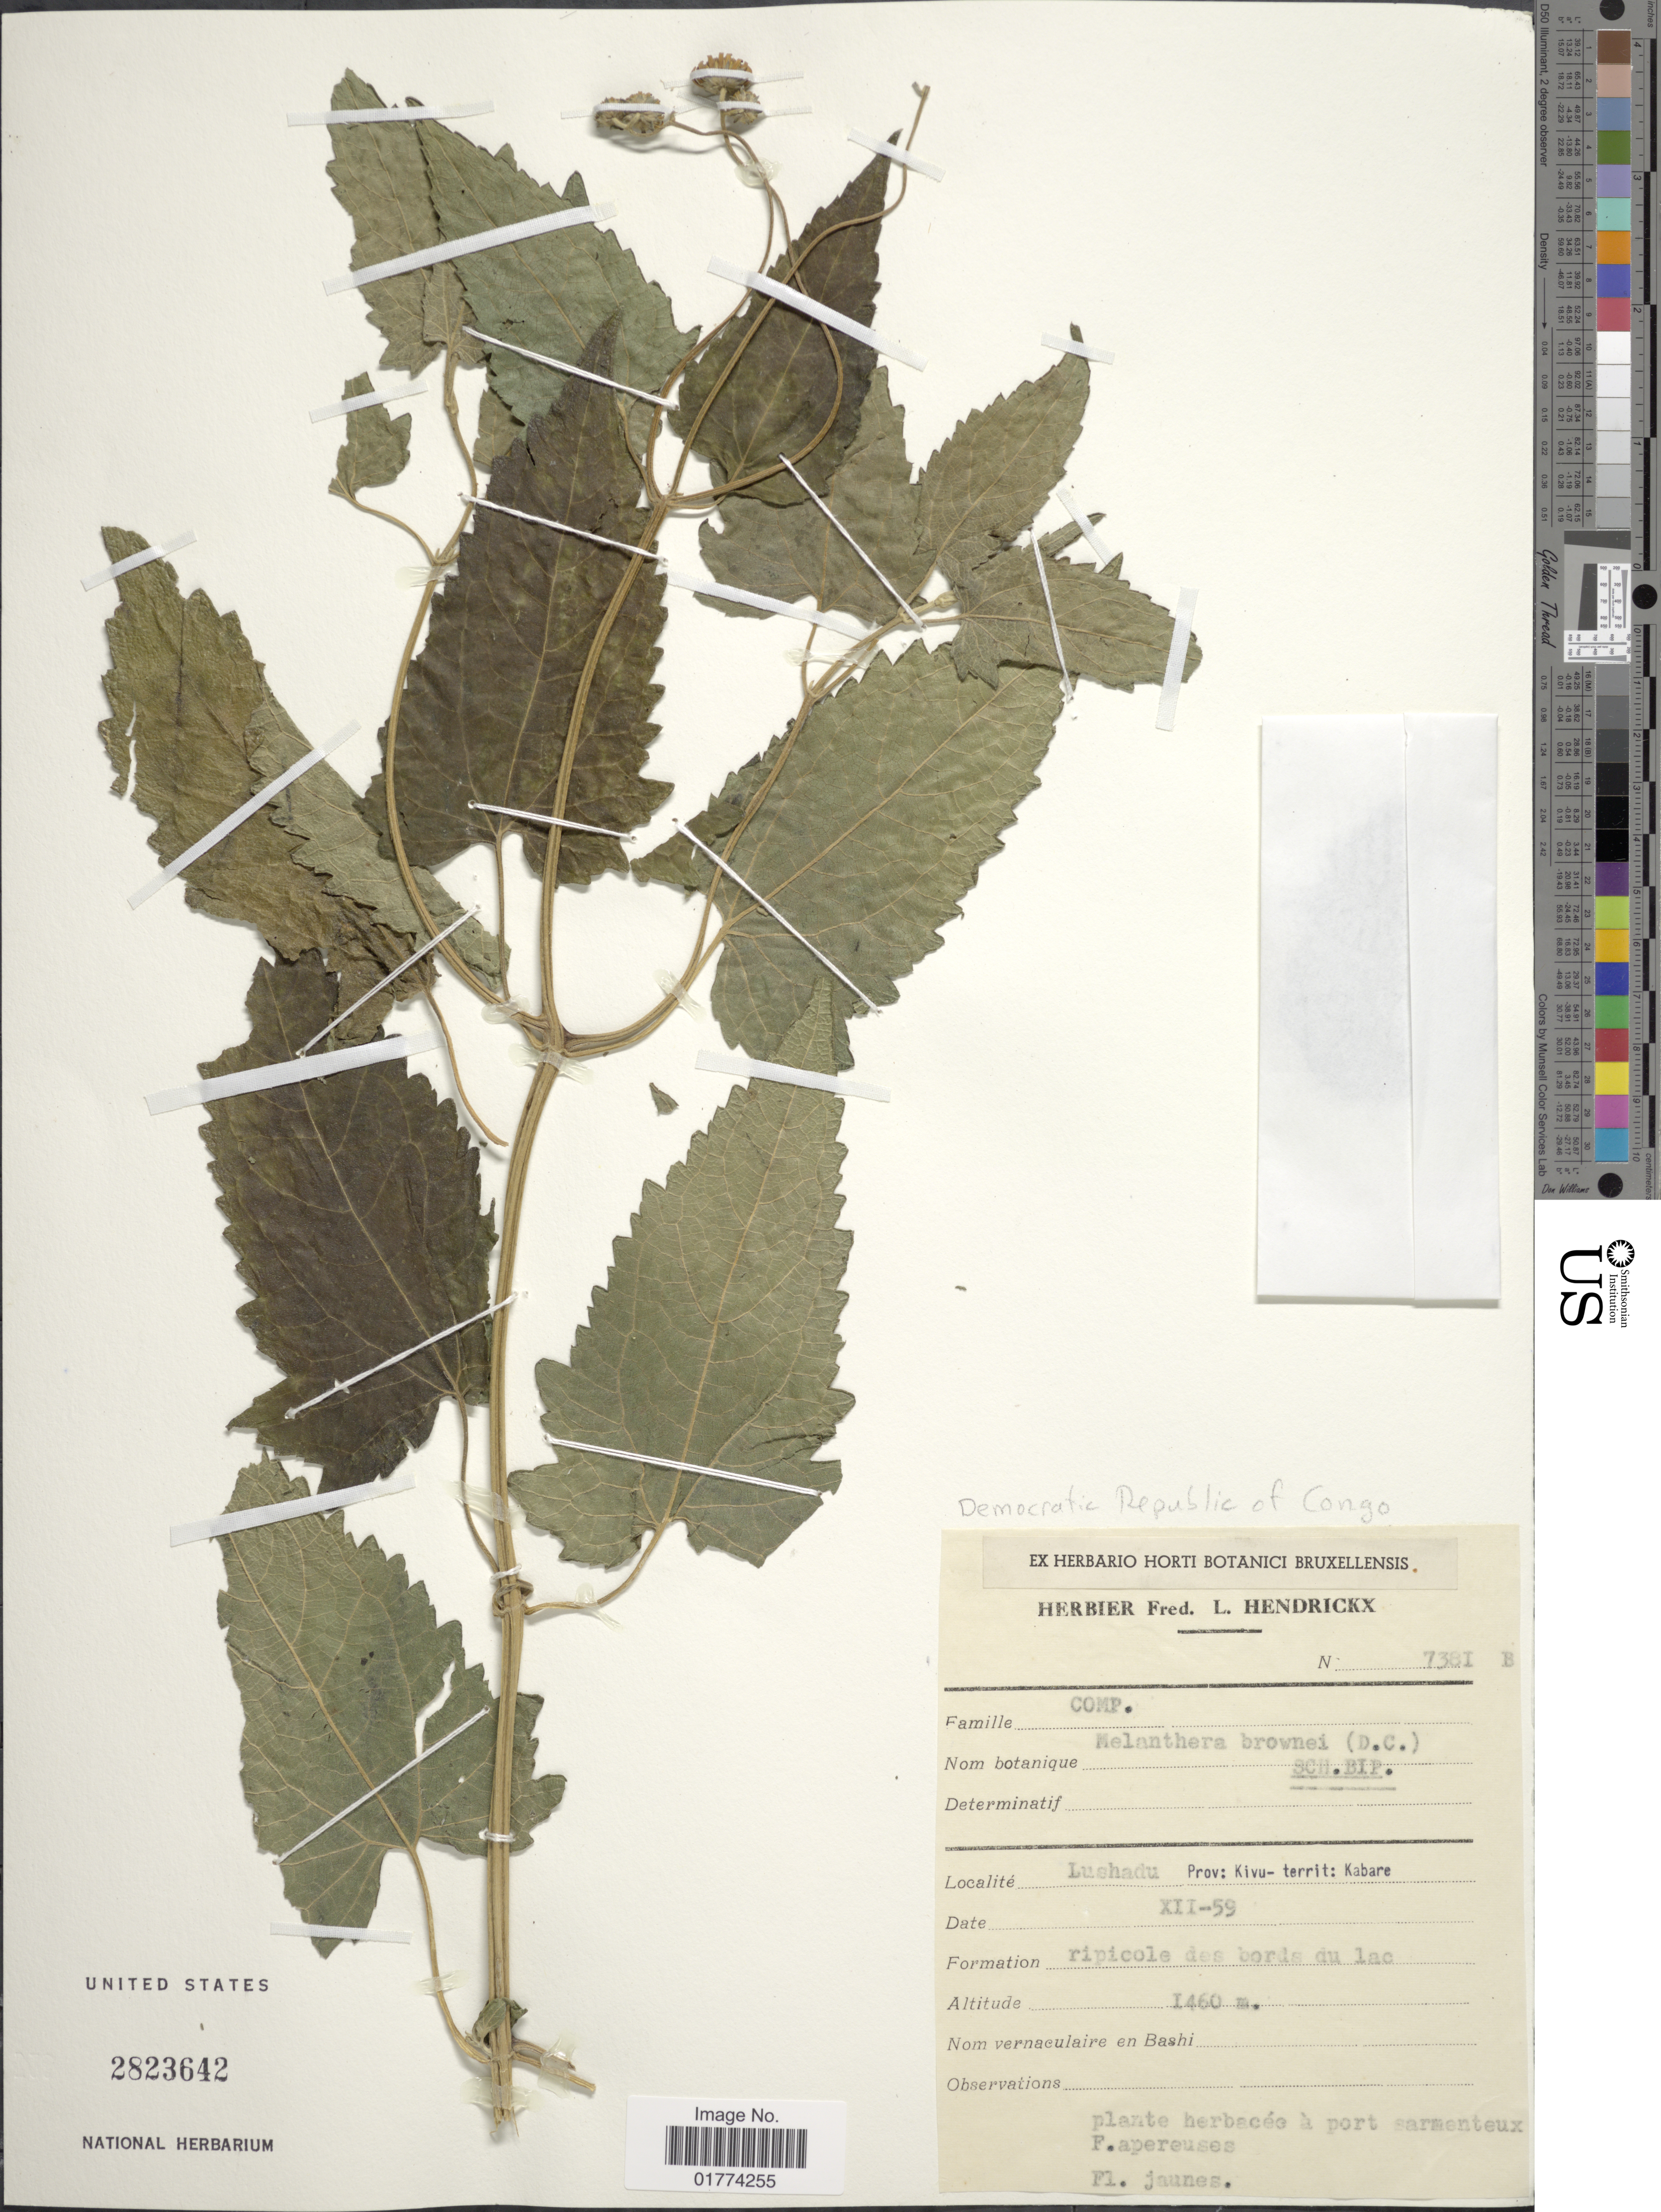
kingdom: Plantae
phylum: Tracheophyta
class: Magnoliopsida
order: Asterales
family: Asteraceae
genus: Melanthera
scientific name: Melanthera scandens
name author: (Schumach. & Thonn.) Brenan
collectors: ex herb. Fred L. Hendrickx et Germain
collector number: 7381B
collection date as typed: Transcribed d/m/y: /12/59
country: Congo, Democratic Republic of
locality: Lushadu Prov. Kivu - territ Kabare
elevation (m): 1460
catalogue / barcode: US 2823642